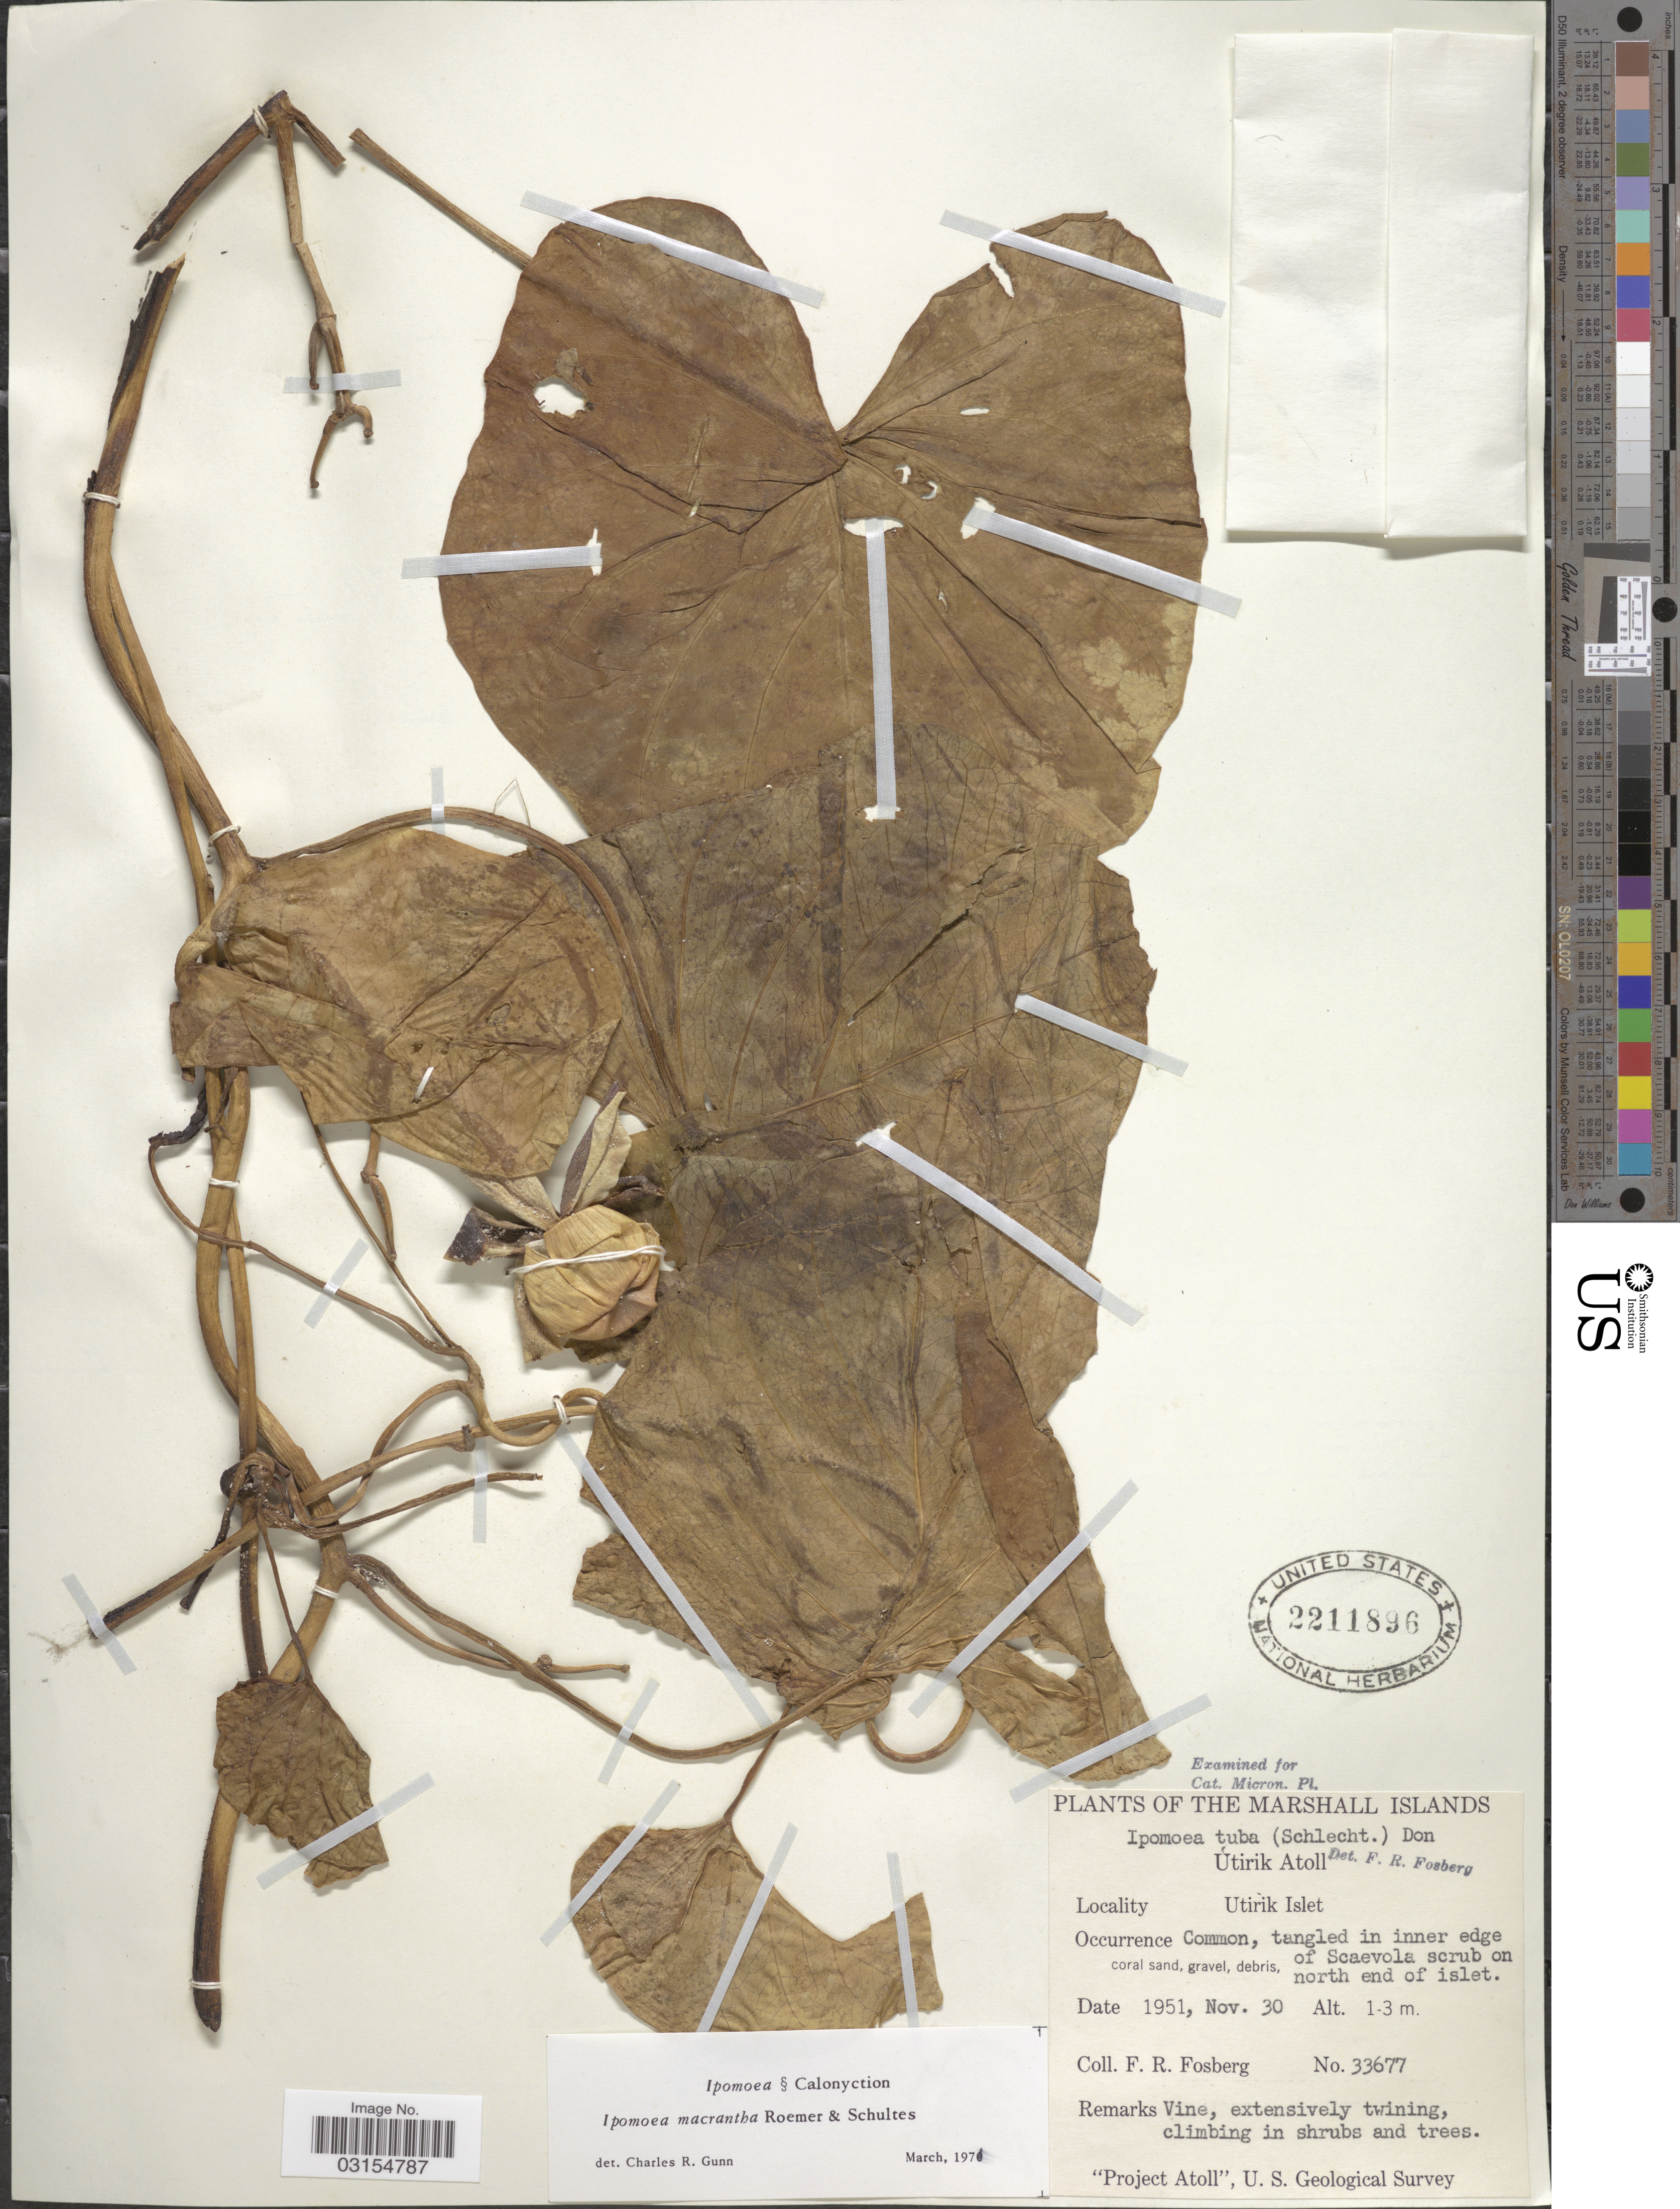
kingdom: Plantae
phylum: Tracheophyta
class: Magnoliopsida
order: Solanales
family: Convolvulaceae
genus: Ipomoea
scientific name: Ipomoea violacea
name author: L.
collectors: F. R. Fosberg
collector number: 33677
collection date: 1951-11-30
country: Marshall Islands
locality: Utirik Atoll, Utirik Islet, north end of islet.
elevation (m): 1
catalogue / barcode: US 2211896